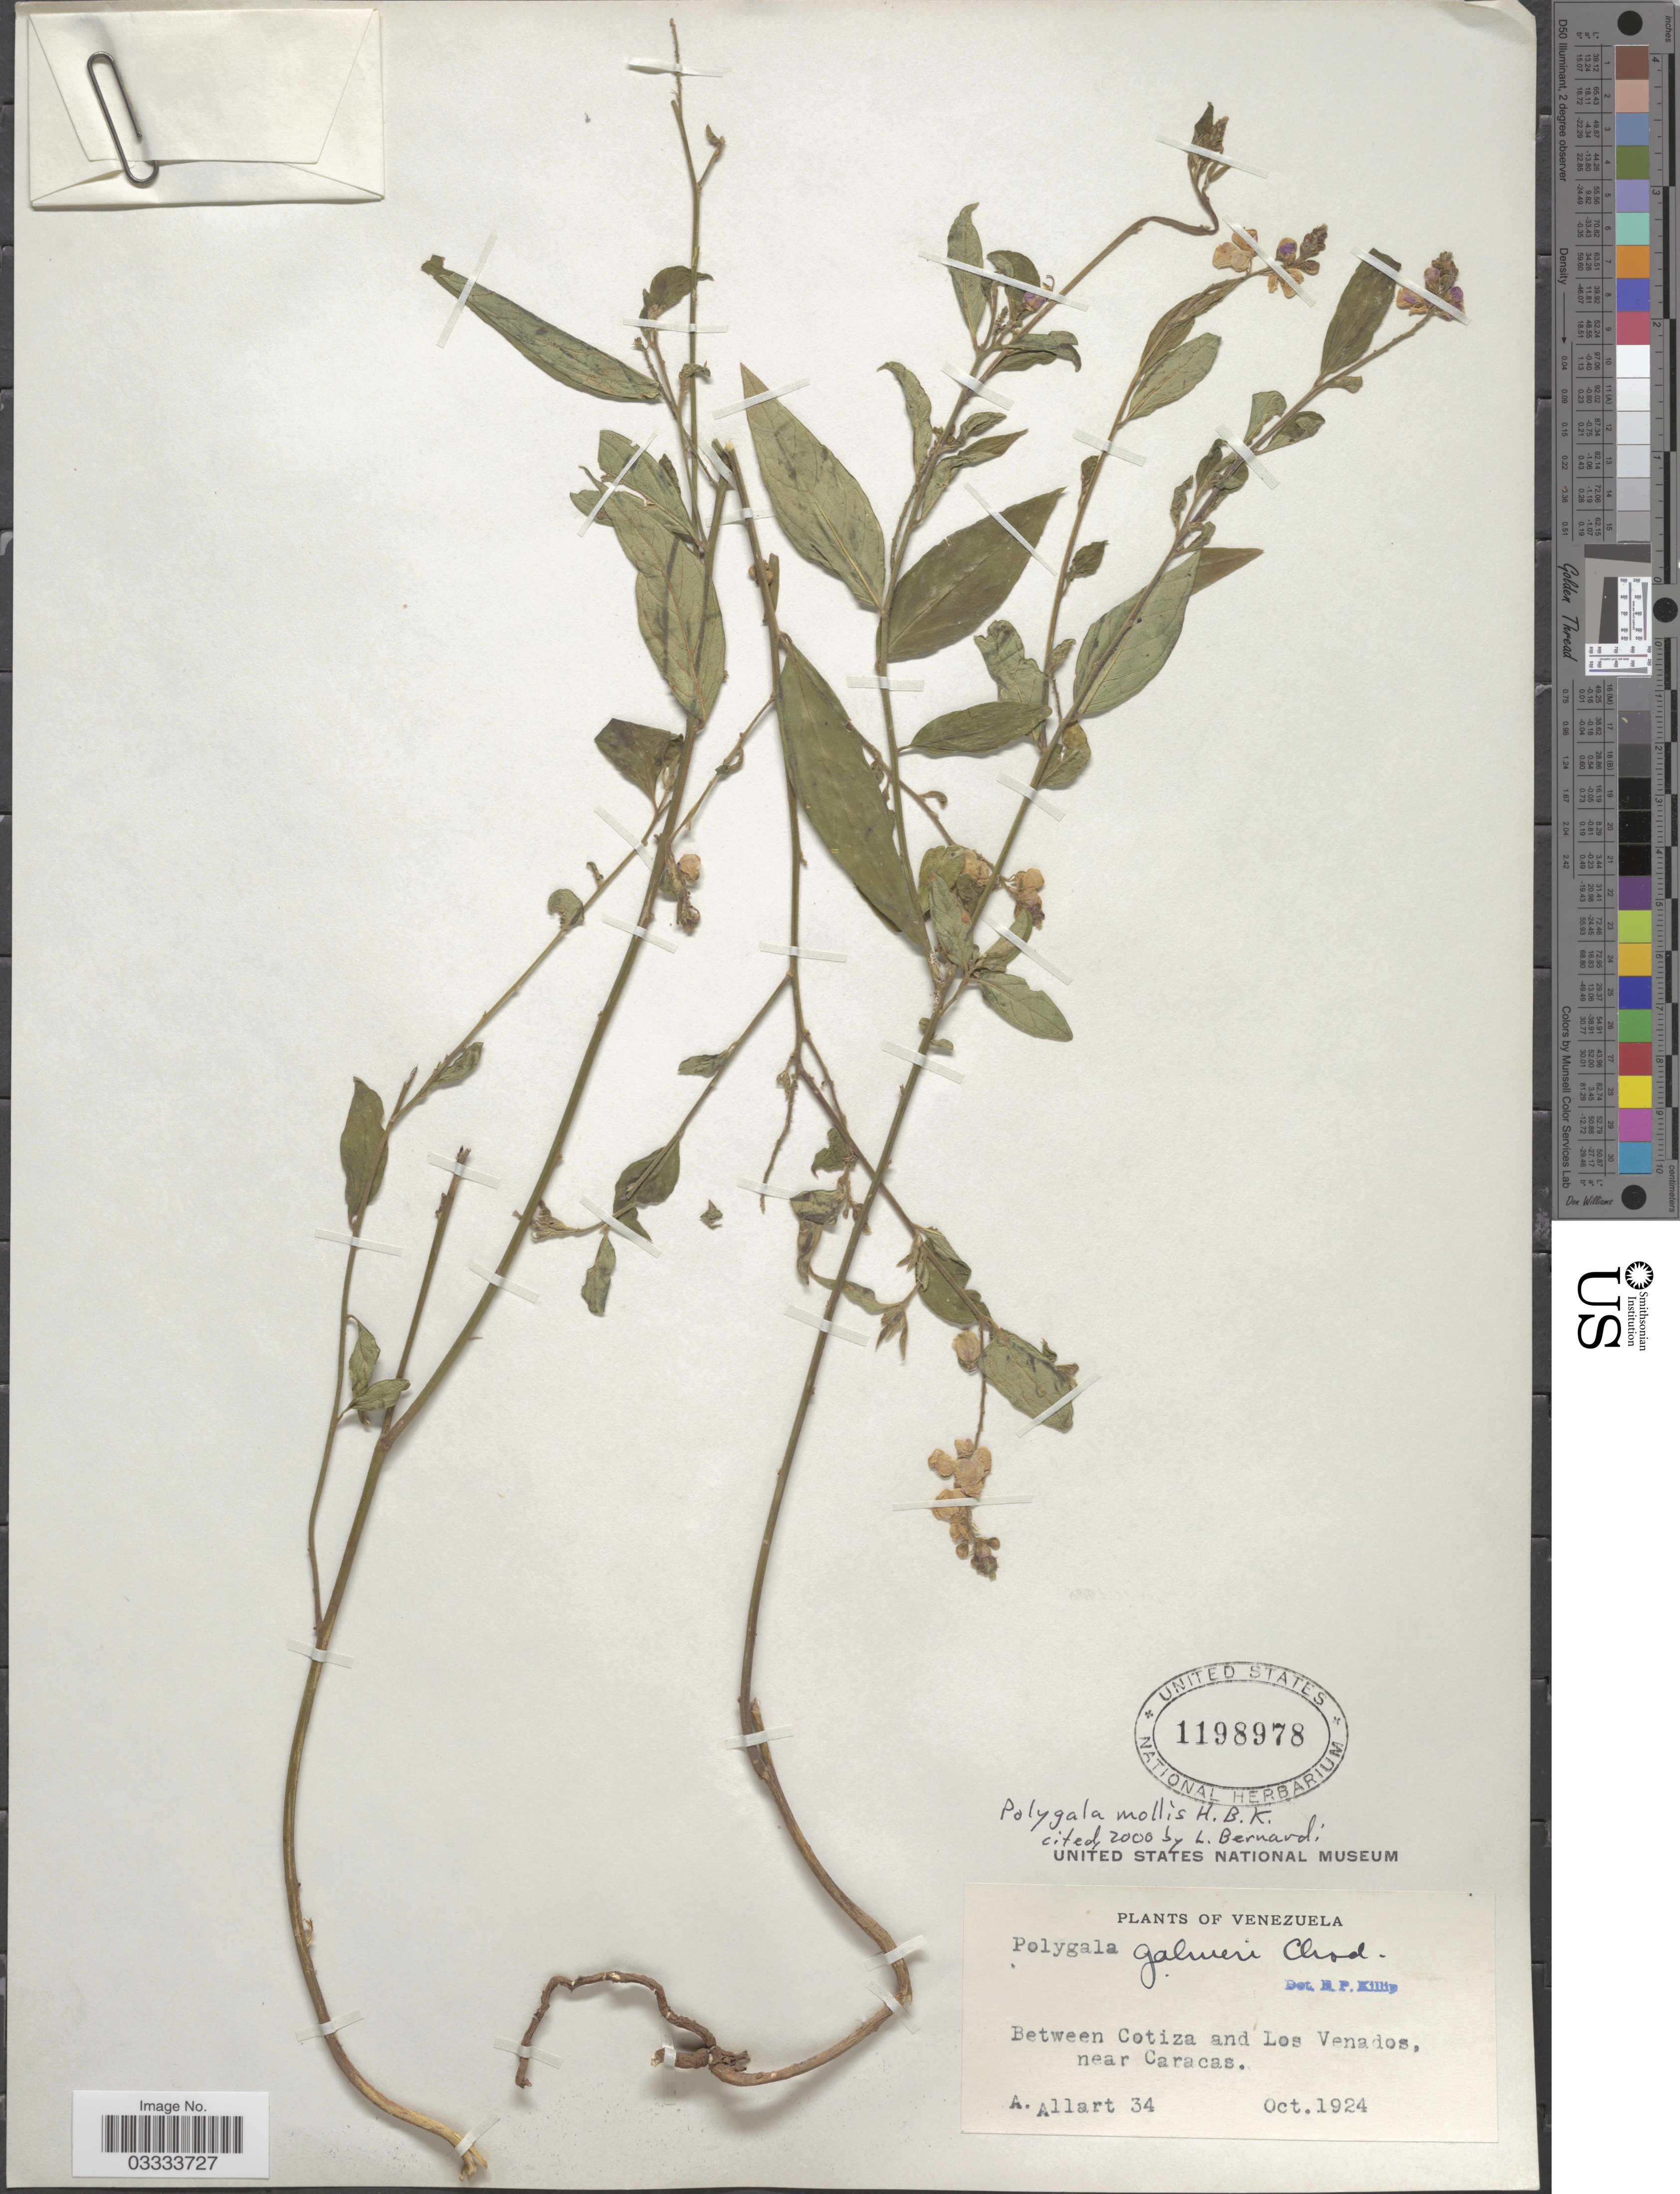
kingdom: Plantae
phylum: Tracheophyta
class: Magnoliopsida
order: Fabales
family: Polygalaceae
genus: Asemeia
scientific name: Asemeia galmeri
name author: (Chodat) J.F.B. Pastore & J.R. Abbott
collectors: A. Allart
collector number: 34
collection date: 1924-10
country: Venezuela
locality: Between Cotiza and Los Venados, near Caracas.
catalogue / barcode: US 1198978